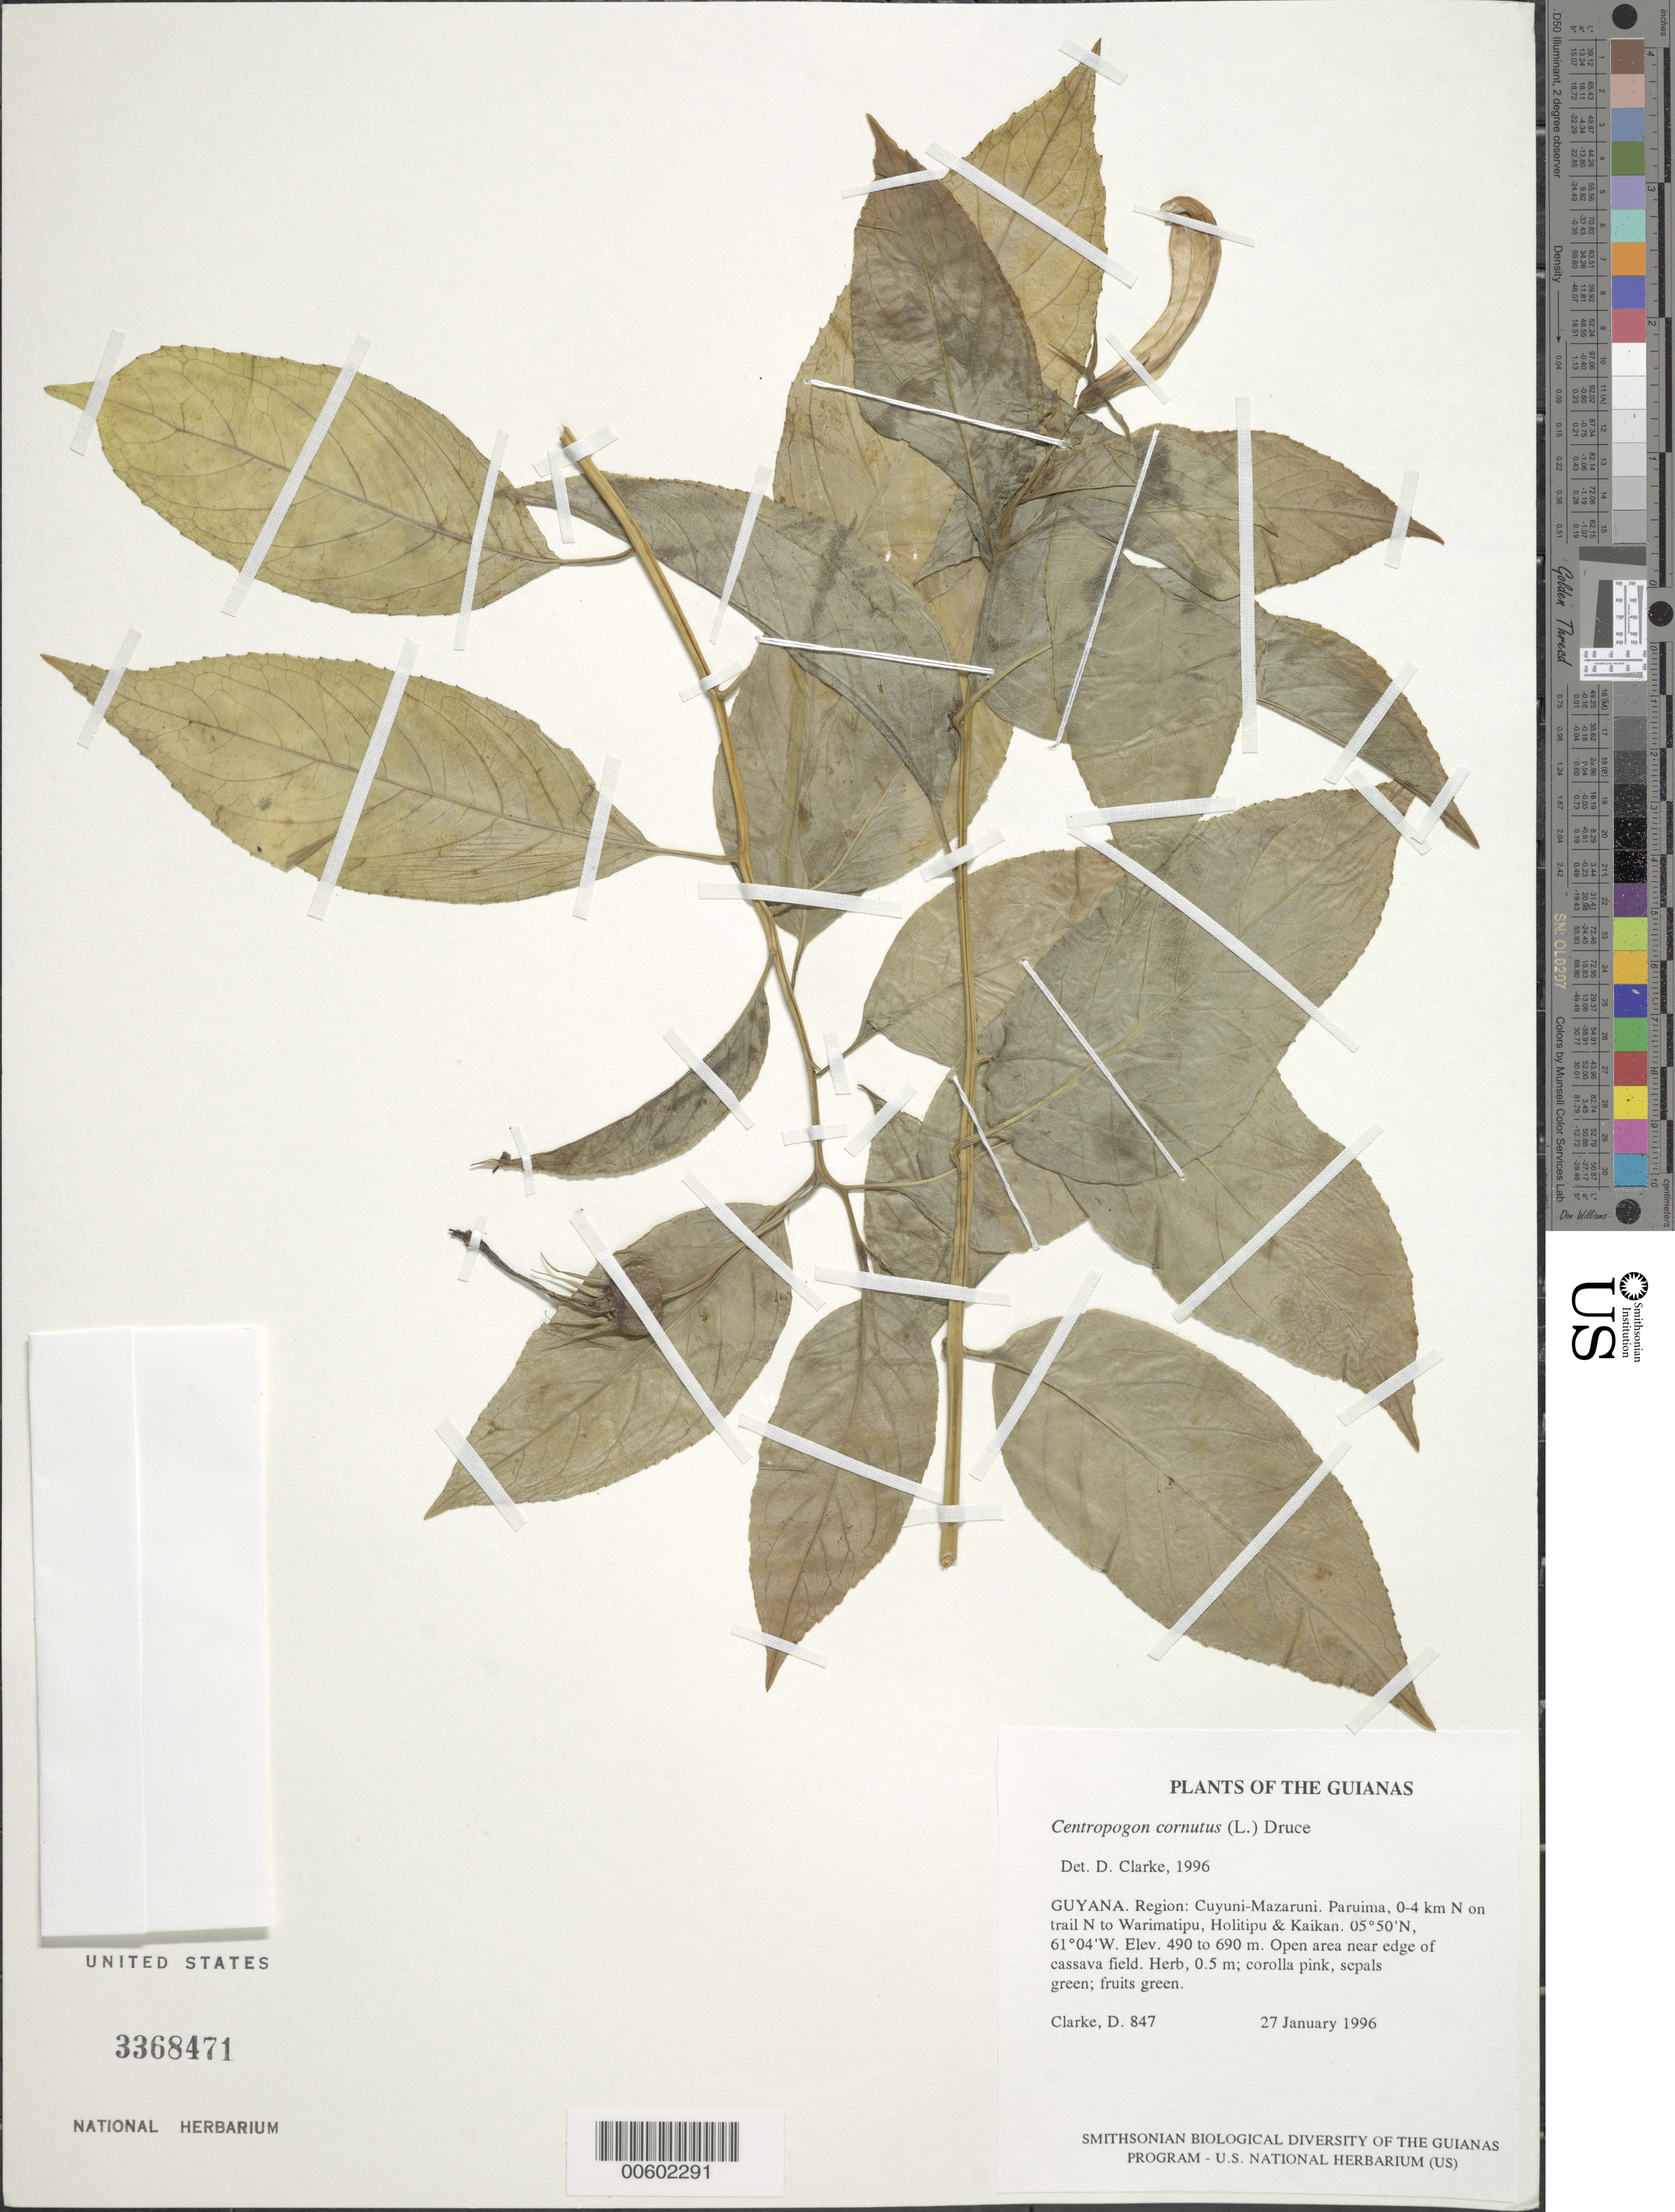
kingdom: Plantae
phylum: Tracheophyta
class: Magnoliopsida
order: Asterales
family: Campanulaceae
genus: Centropogon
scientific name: Centropogon cornutus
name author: (L.) Druce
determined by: Clarke, H. D., University of North Carolina (Asheville)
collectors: H. D. Clarke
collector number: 847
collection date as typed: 27 January 1996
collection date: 1996-01-27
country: Guyana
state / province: Cuyuni-Mazaruni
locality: Paruima, 0-4 km N on trail N to Warimatipu, Holitipu & Kaikan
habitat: Open area near edge of cassava field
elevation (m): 490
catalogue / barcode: US 3368471